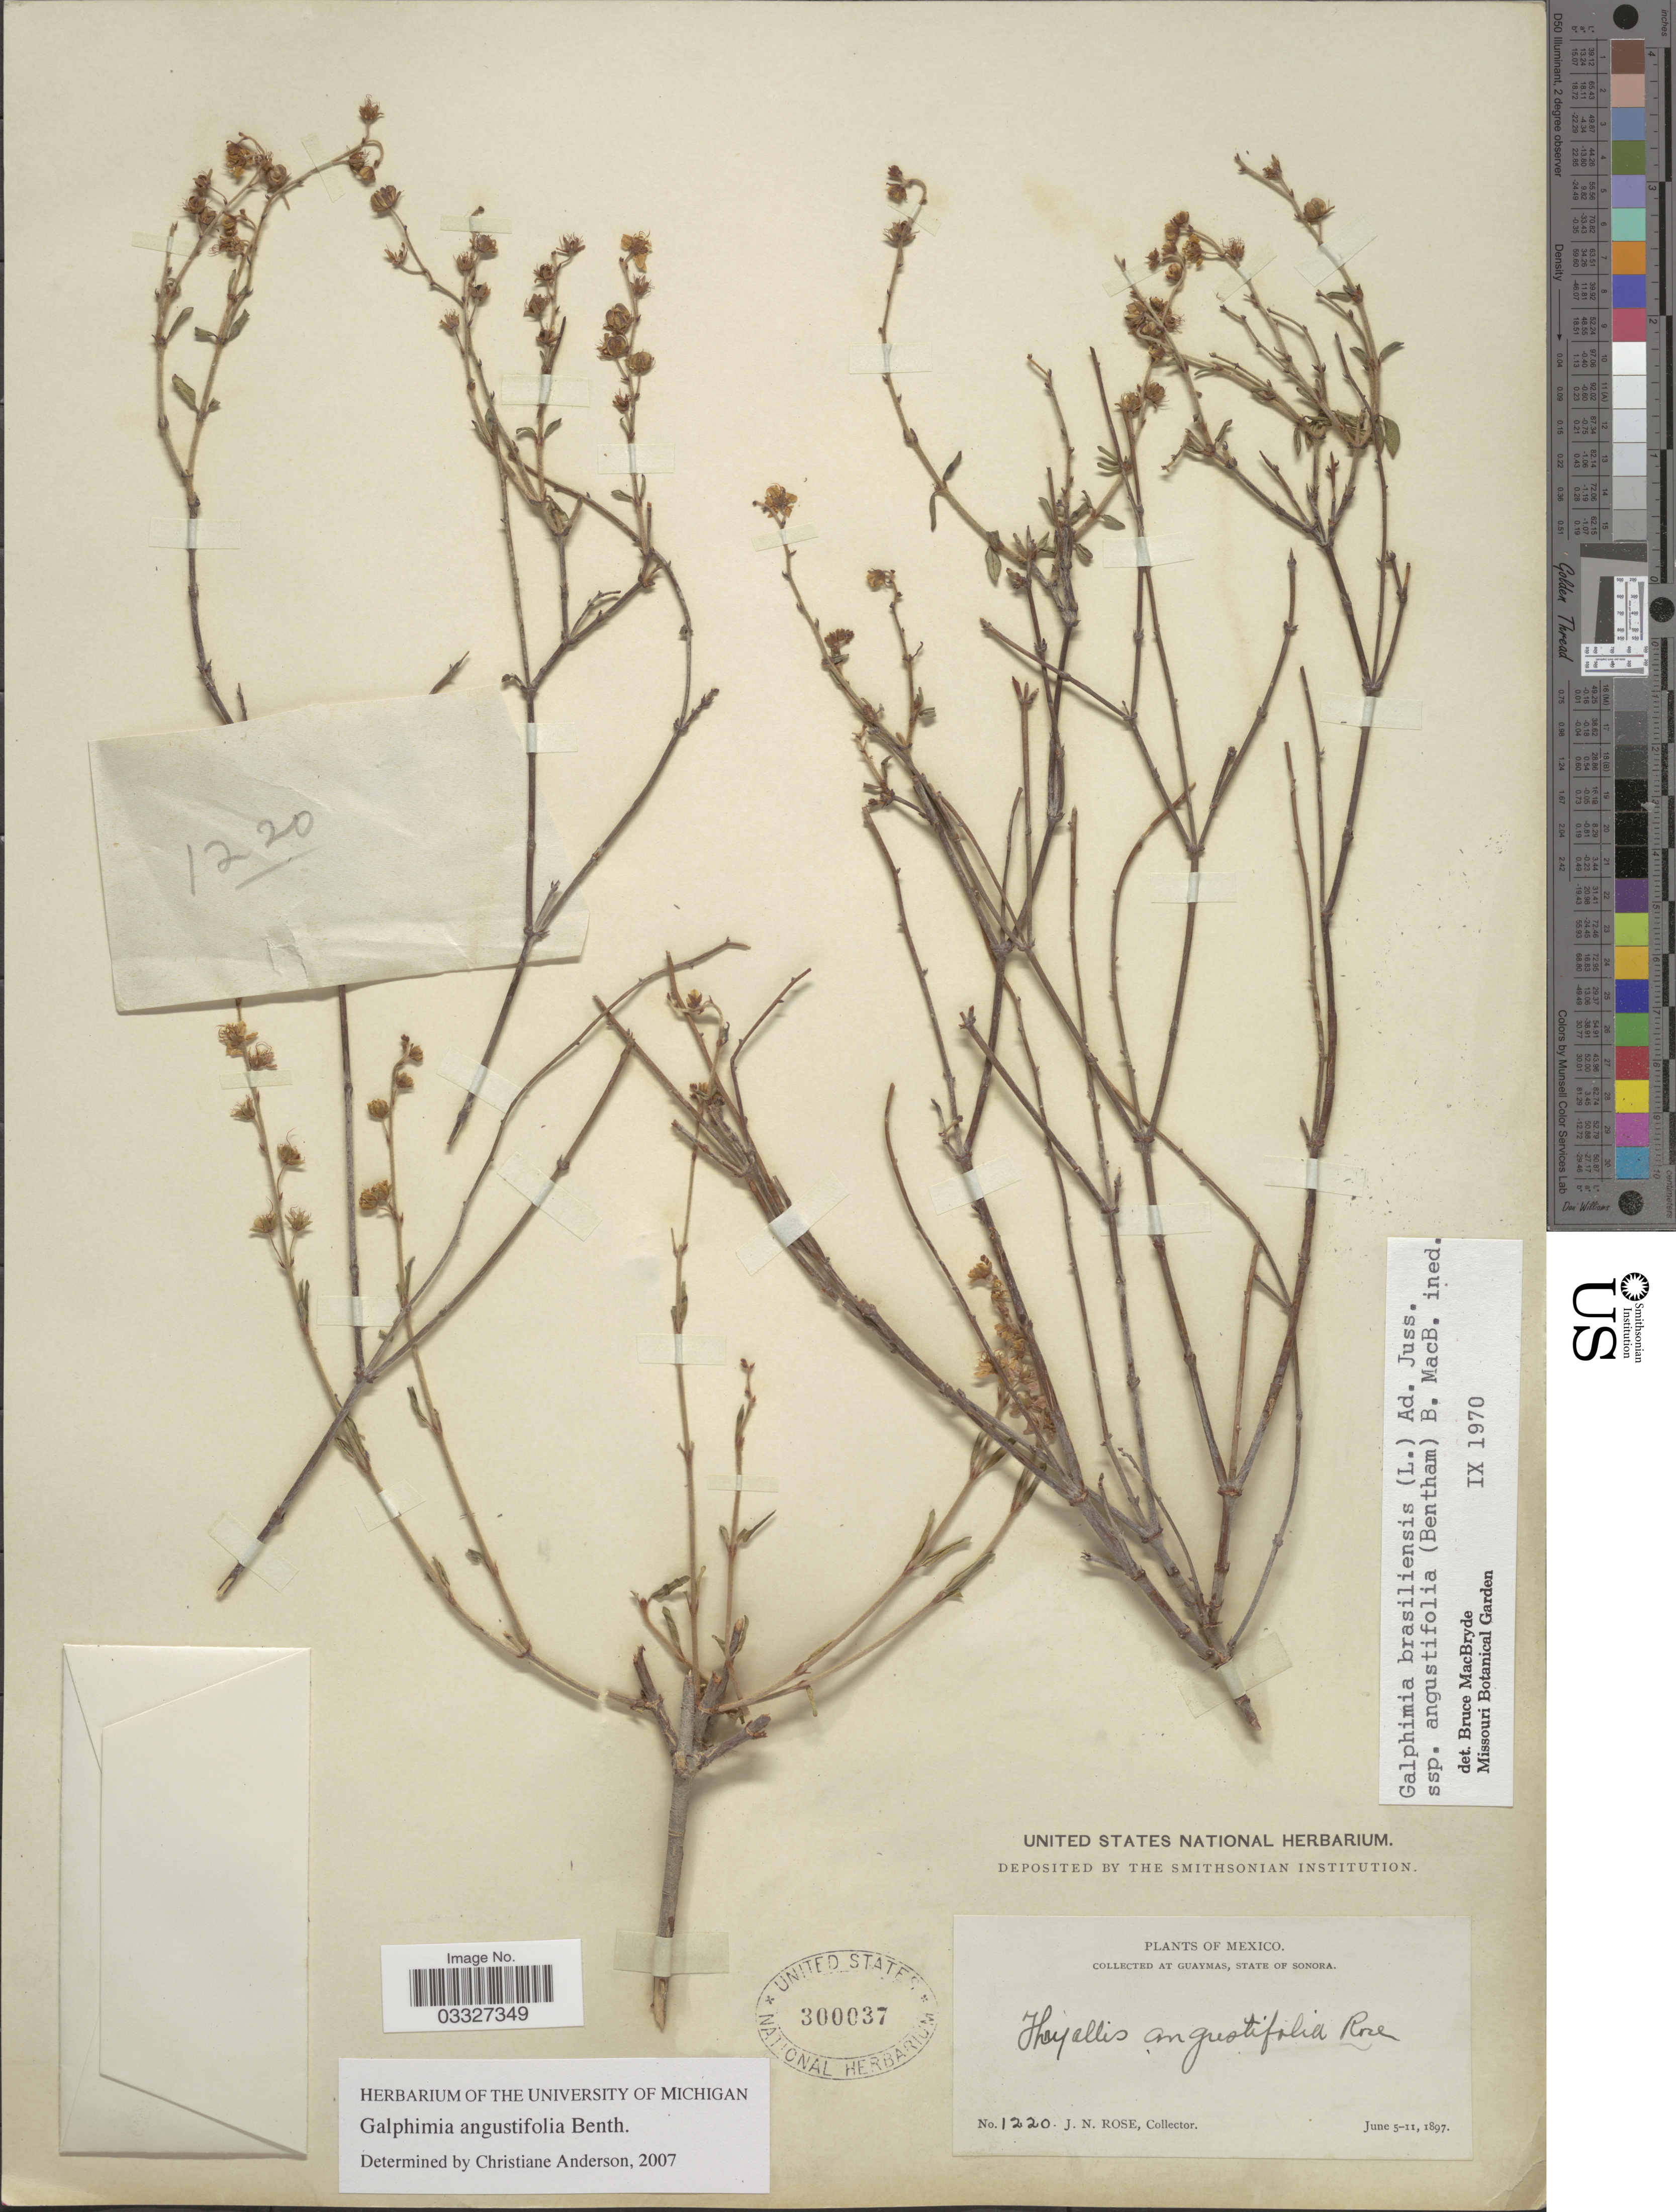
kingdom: Plantae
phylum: Tracheophyta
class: Magnoliopsida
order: Malpighiales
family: Malpighiaceae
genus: Galphimia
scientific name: Galphimia angustifolia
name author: Benth.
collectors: J. N. Rose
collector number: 1220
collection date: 1897-06-05/1897-06-11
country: Mexico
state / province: Sonora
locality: At Guaymas.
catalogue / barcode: US 300037